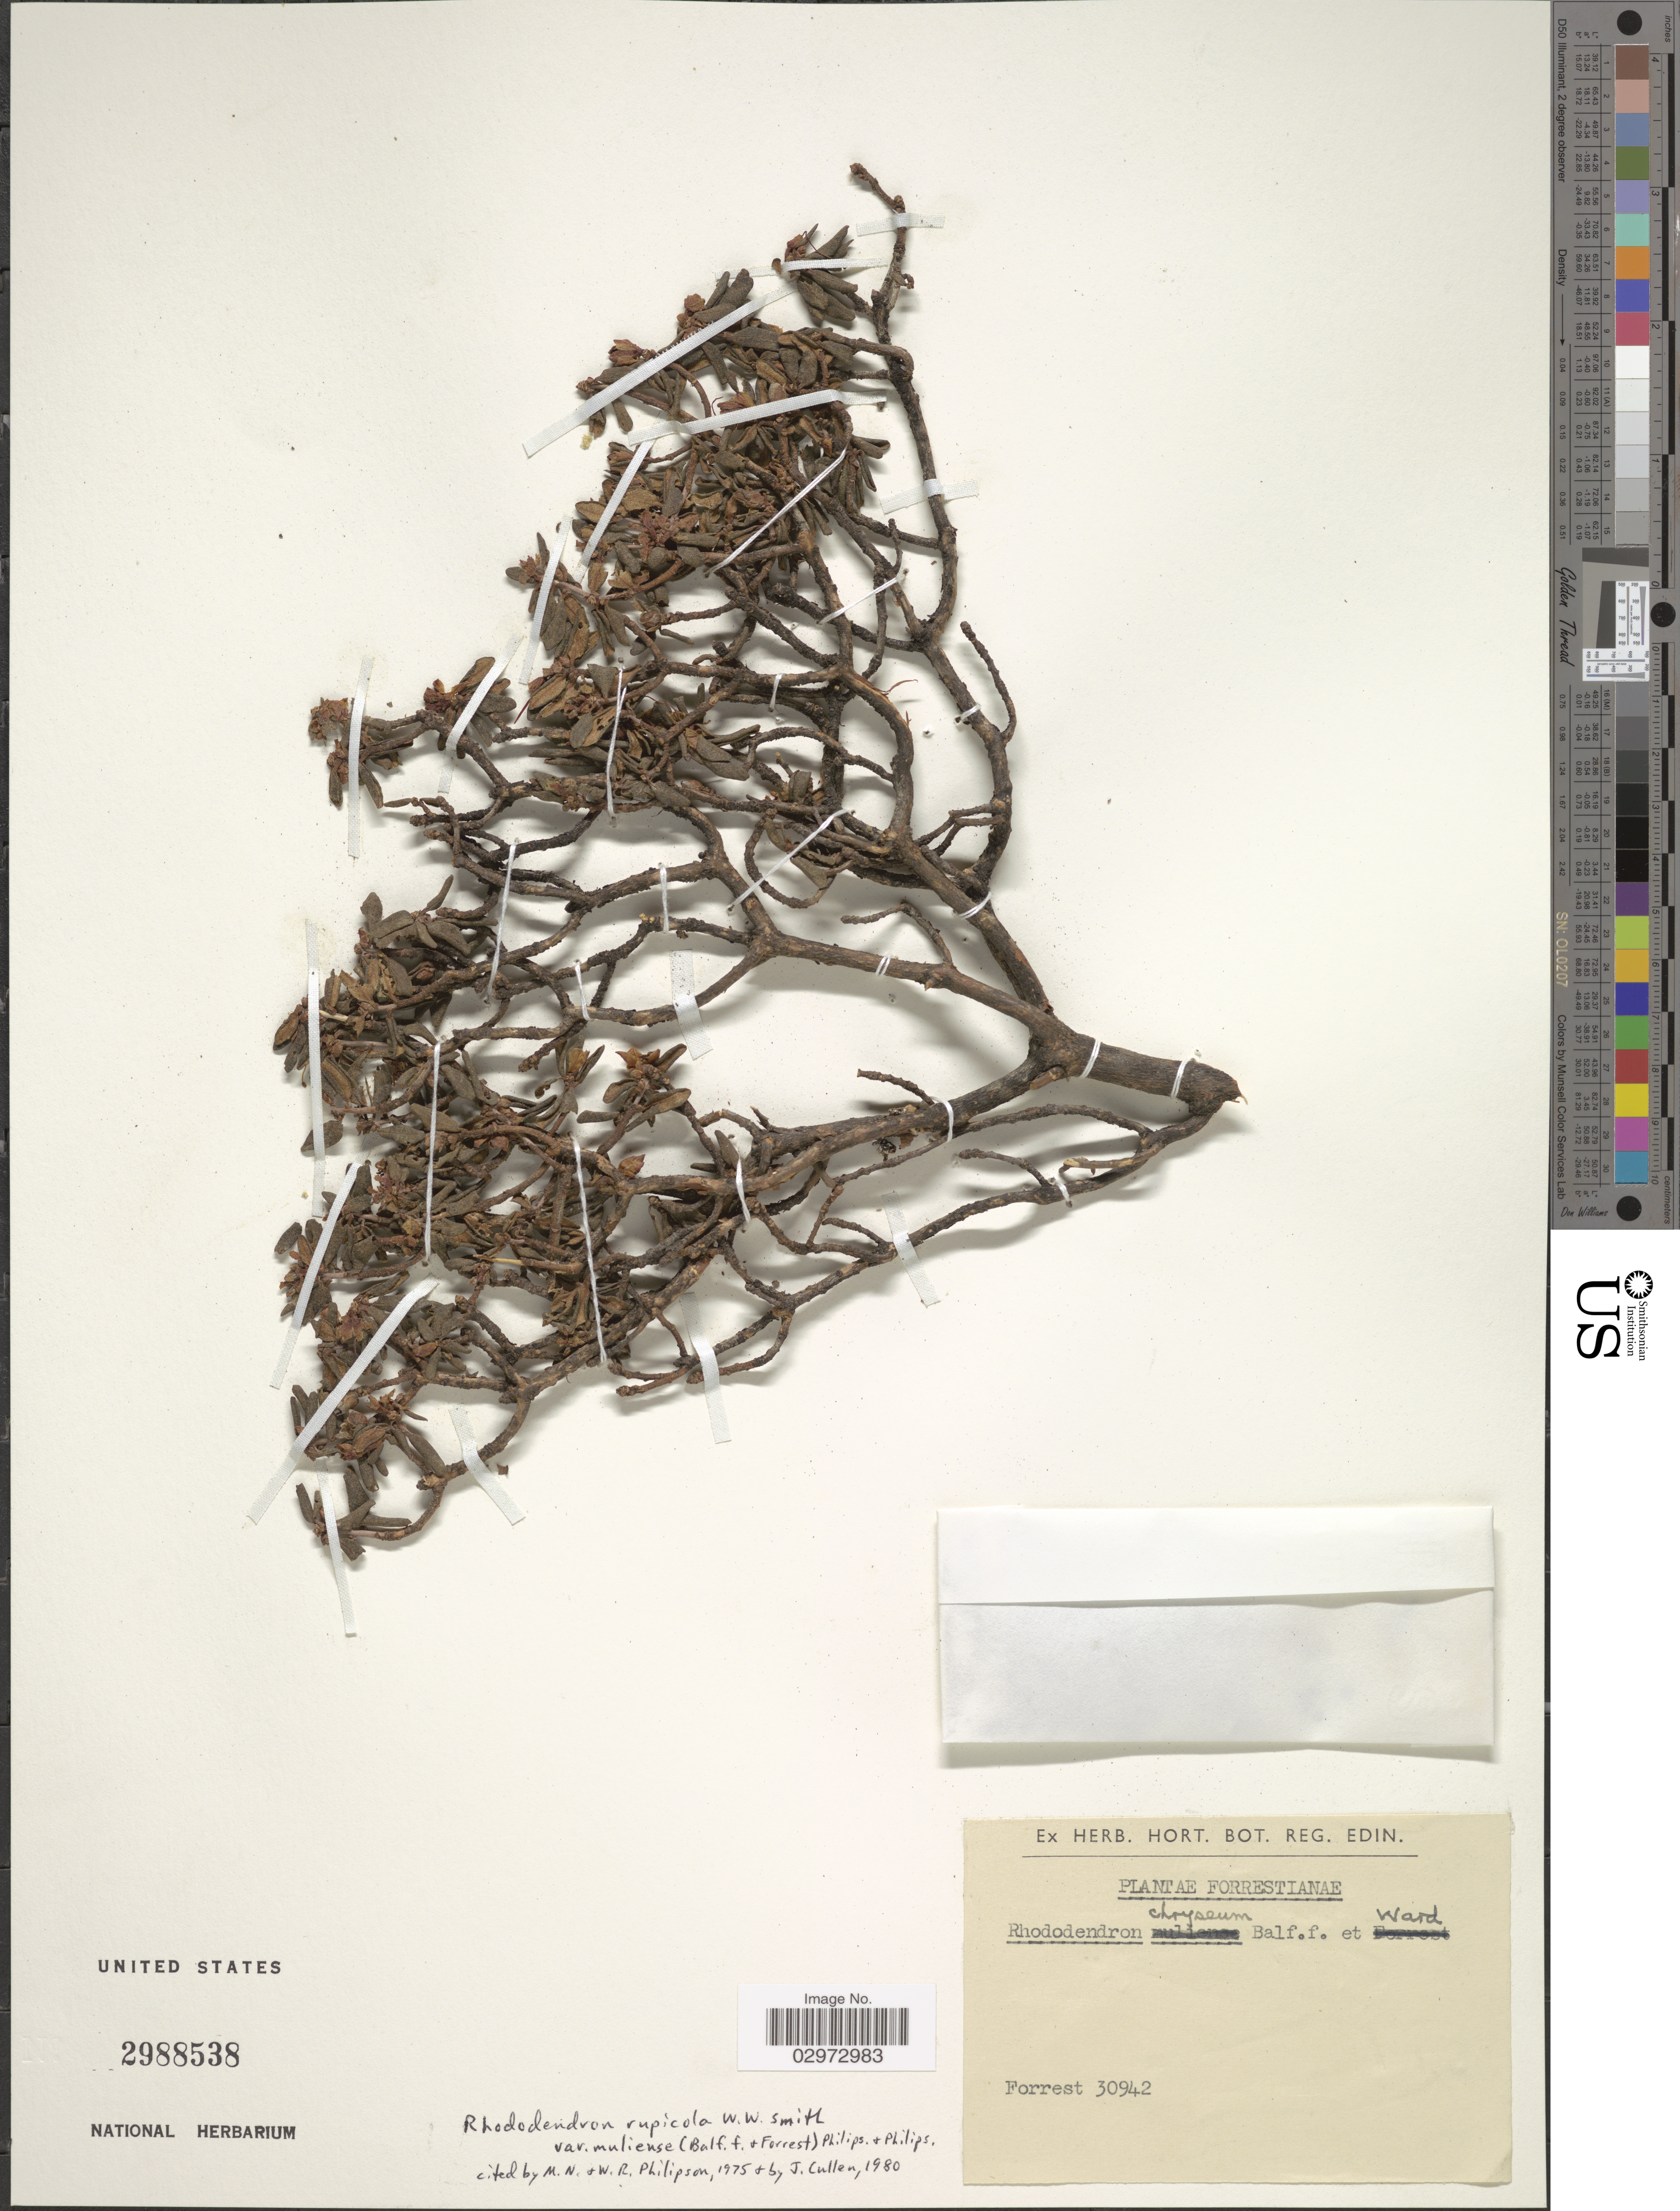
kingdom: Plantae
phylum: Tracheophyta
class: Magnoliopsida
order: Ericales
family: Ericaceae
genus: Rhododendron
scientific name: Rhododendron rupicola var. muliense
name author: (Balf. f. & Forrest) Philipson & M. N. Philipson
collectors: -. Forrest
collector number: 30942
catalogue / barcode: US 2988538